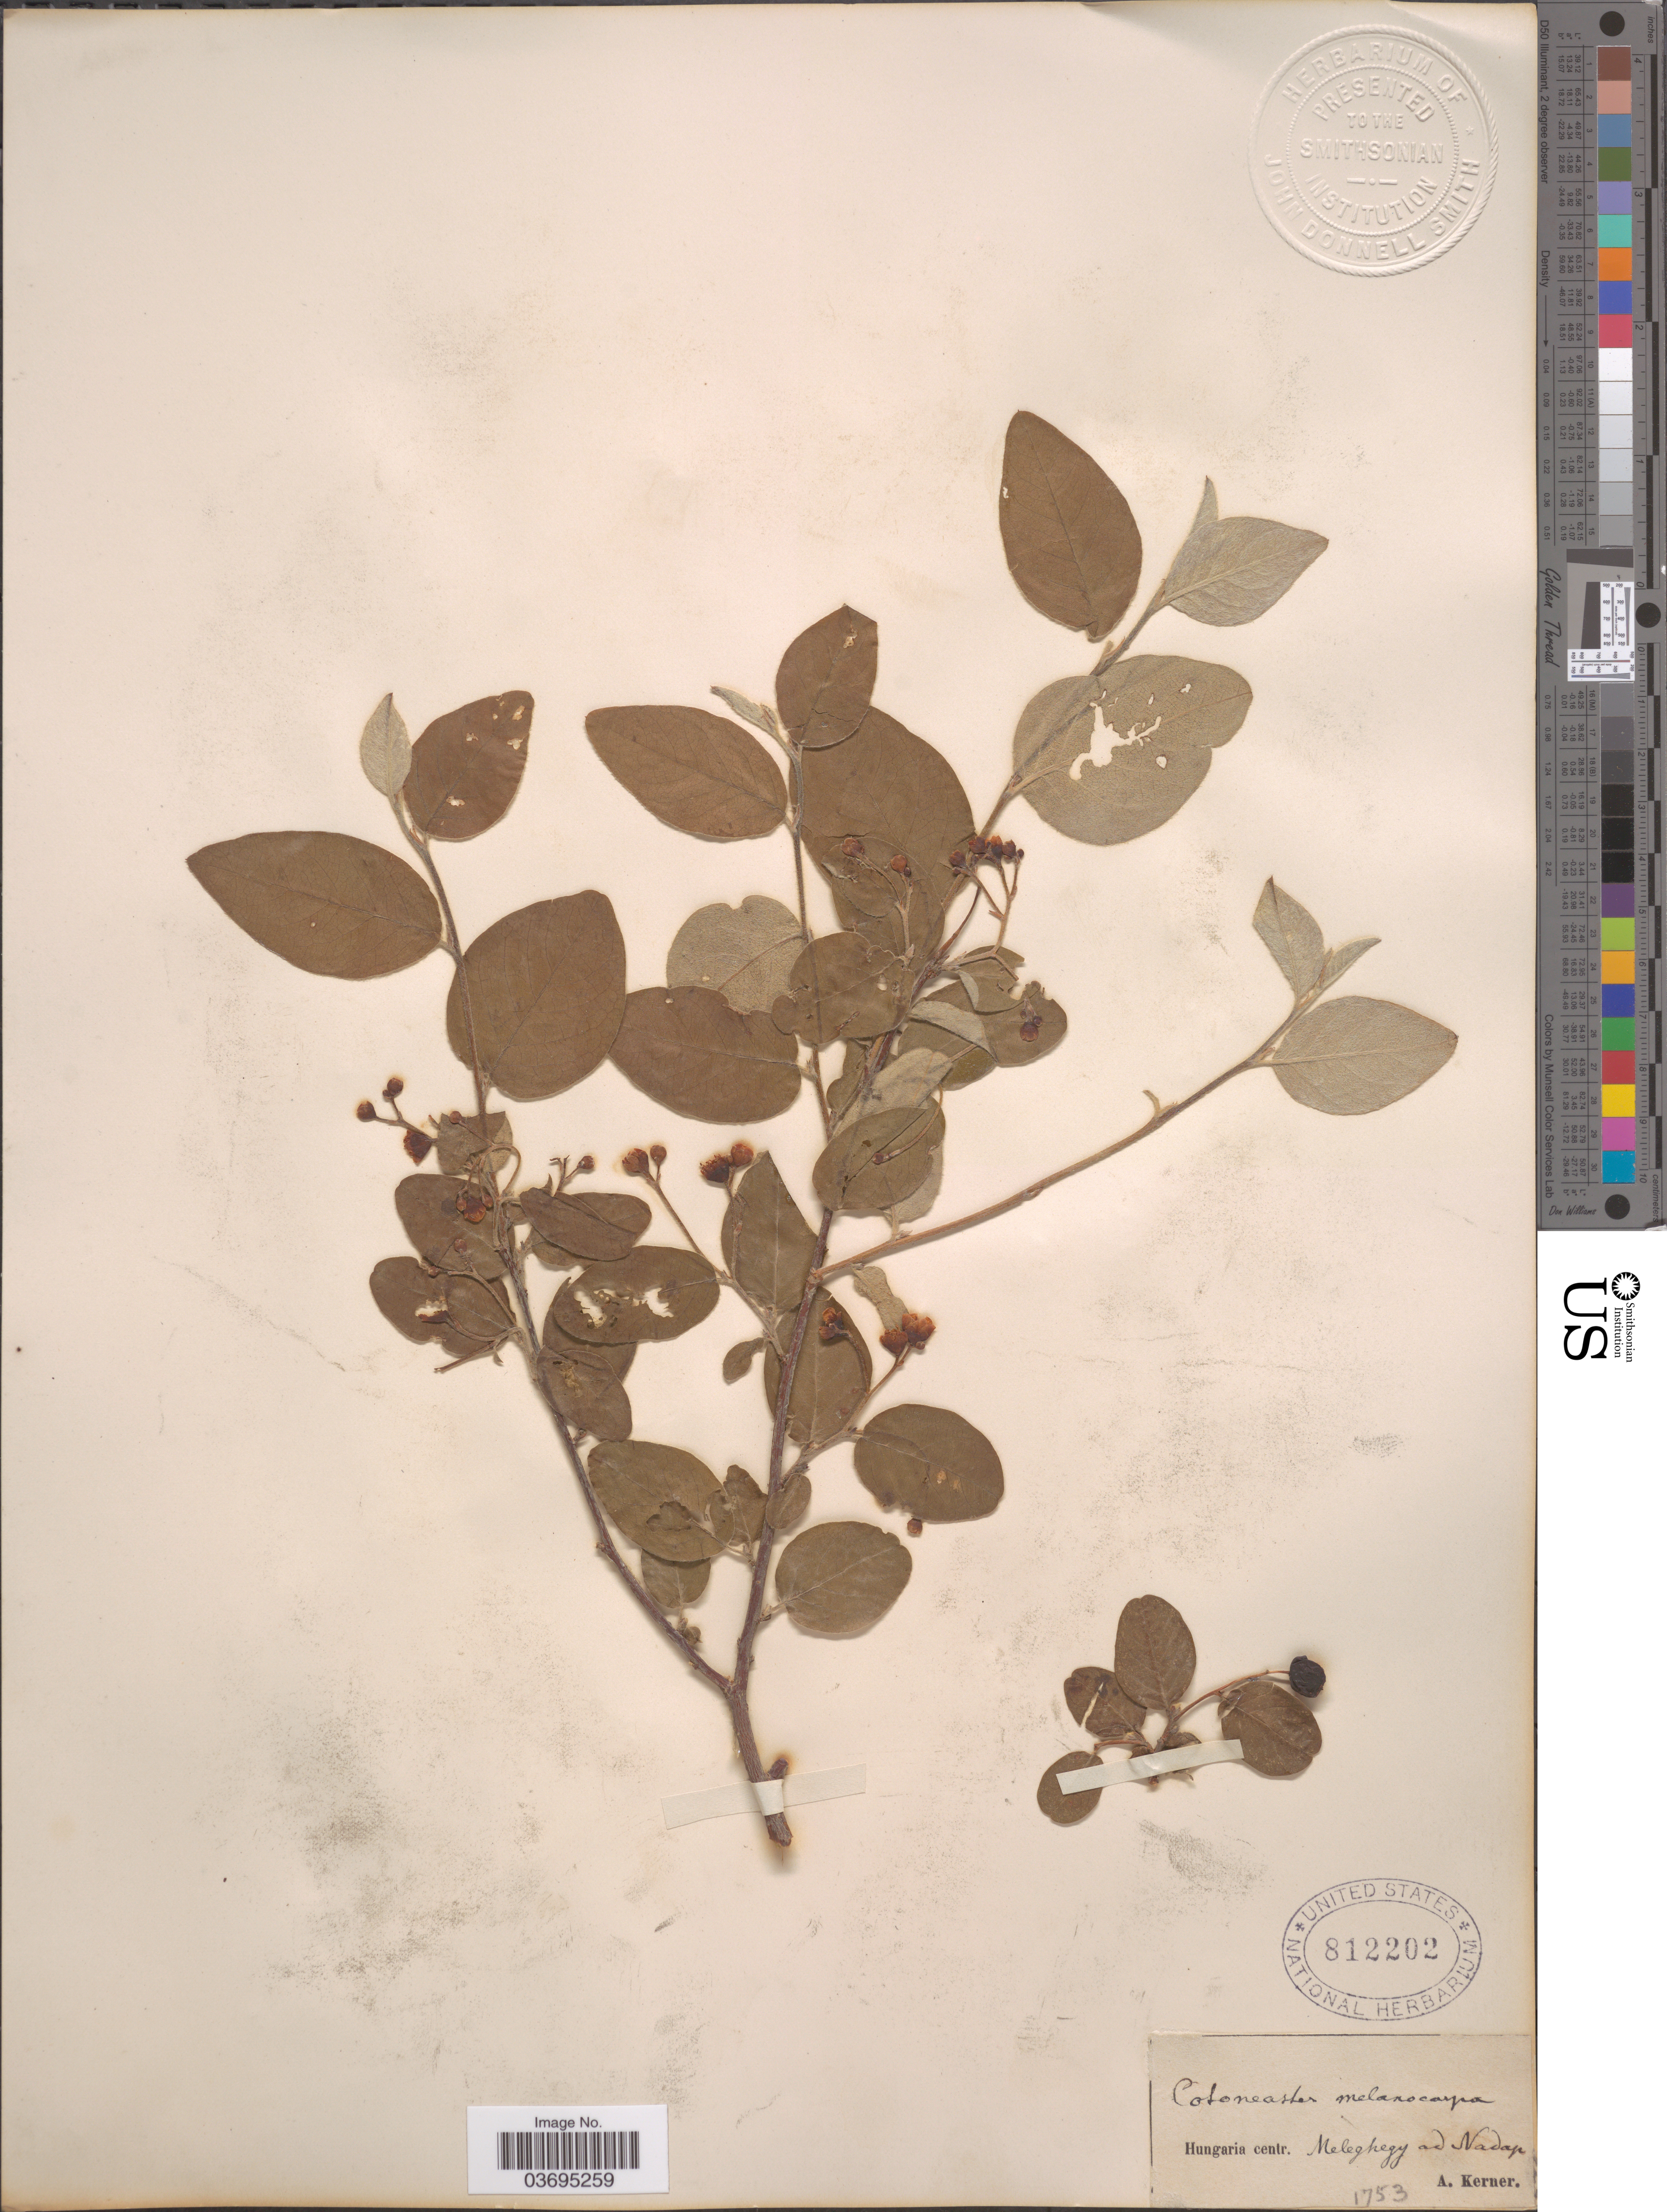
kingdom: Plantae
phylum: Tracheophyta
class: Magnoliopsida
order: Rosales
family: Rosaceae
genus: Cotoneaster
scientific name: Cotoneaster melanocarpus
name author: Conrad L. Loddiges, G. Loddiges & W. Loddiges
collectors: A. Kerner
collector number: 1753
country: Hungary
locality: Hungaria centr. Meleghegy ad Nadap.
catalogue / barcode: US 812202